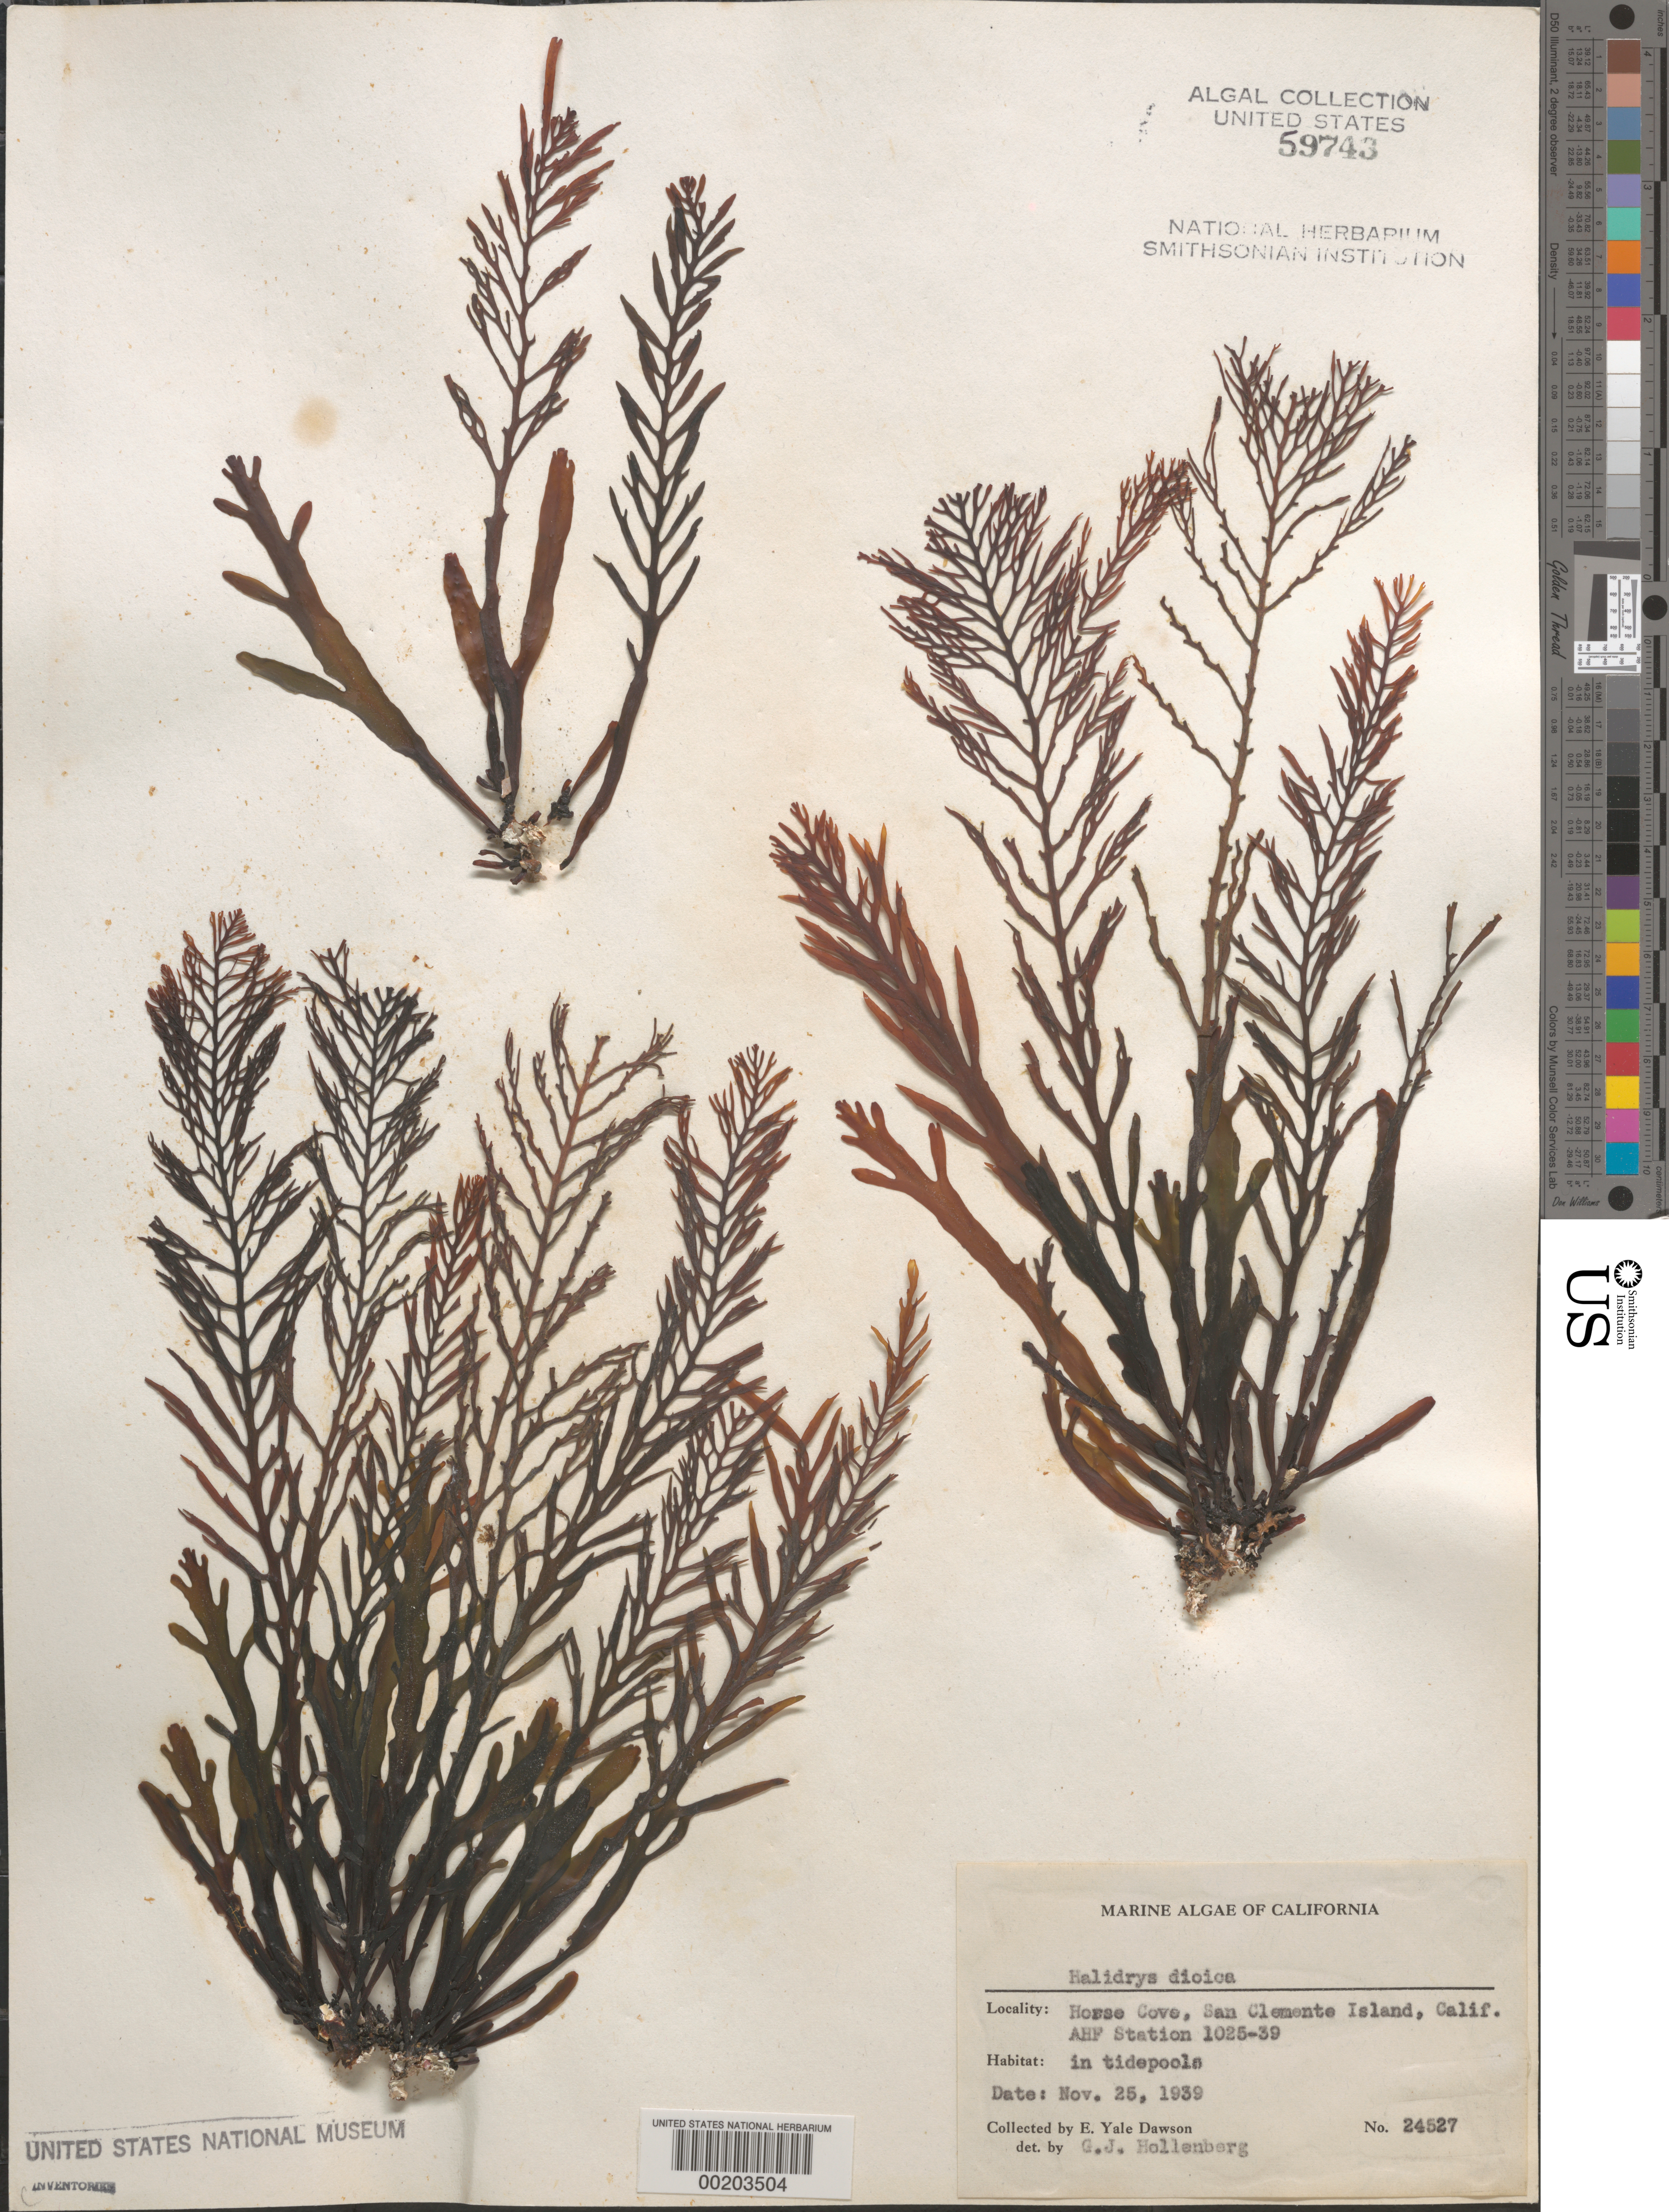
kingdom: Chromista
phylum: Ochrophyta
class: Phaeophyceae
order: Fucales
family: Sargassaceae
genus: Halidrys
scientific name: Halidrys dioica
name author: N.L. Gardner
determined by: Hollenberg, George J.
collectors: E. Y. Dawson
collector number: EYD 24527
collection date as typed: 25 Nov 1939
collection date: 1939-11-25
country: United States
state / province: California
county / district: Los Angeles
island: San Clemente Island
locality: Horse Cove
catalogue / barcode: US 59743